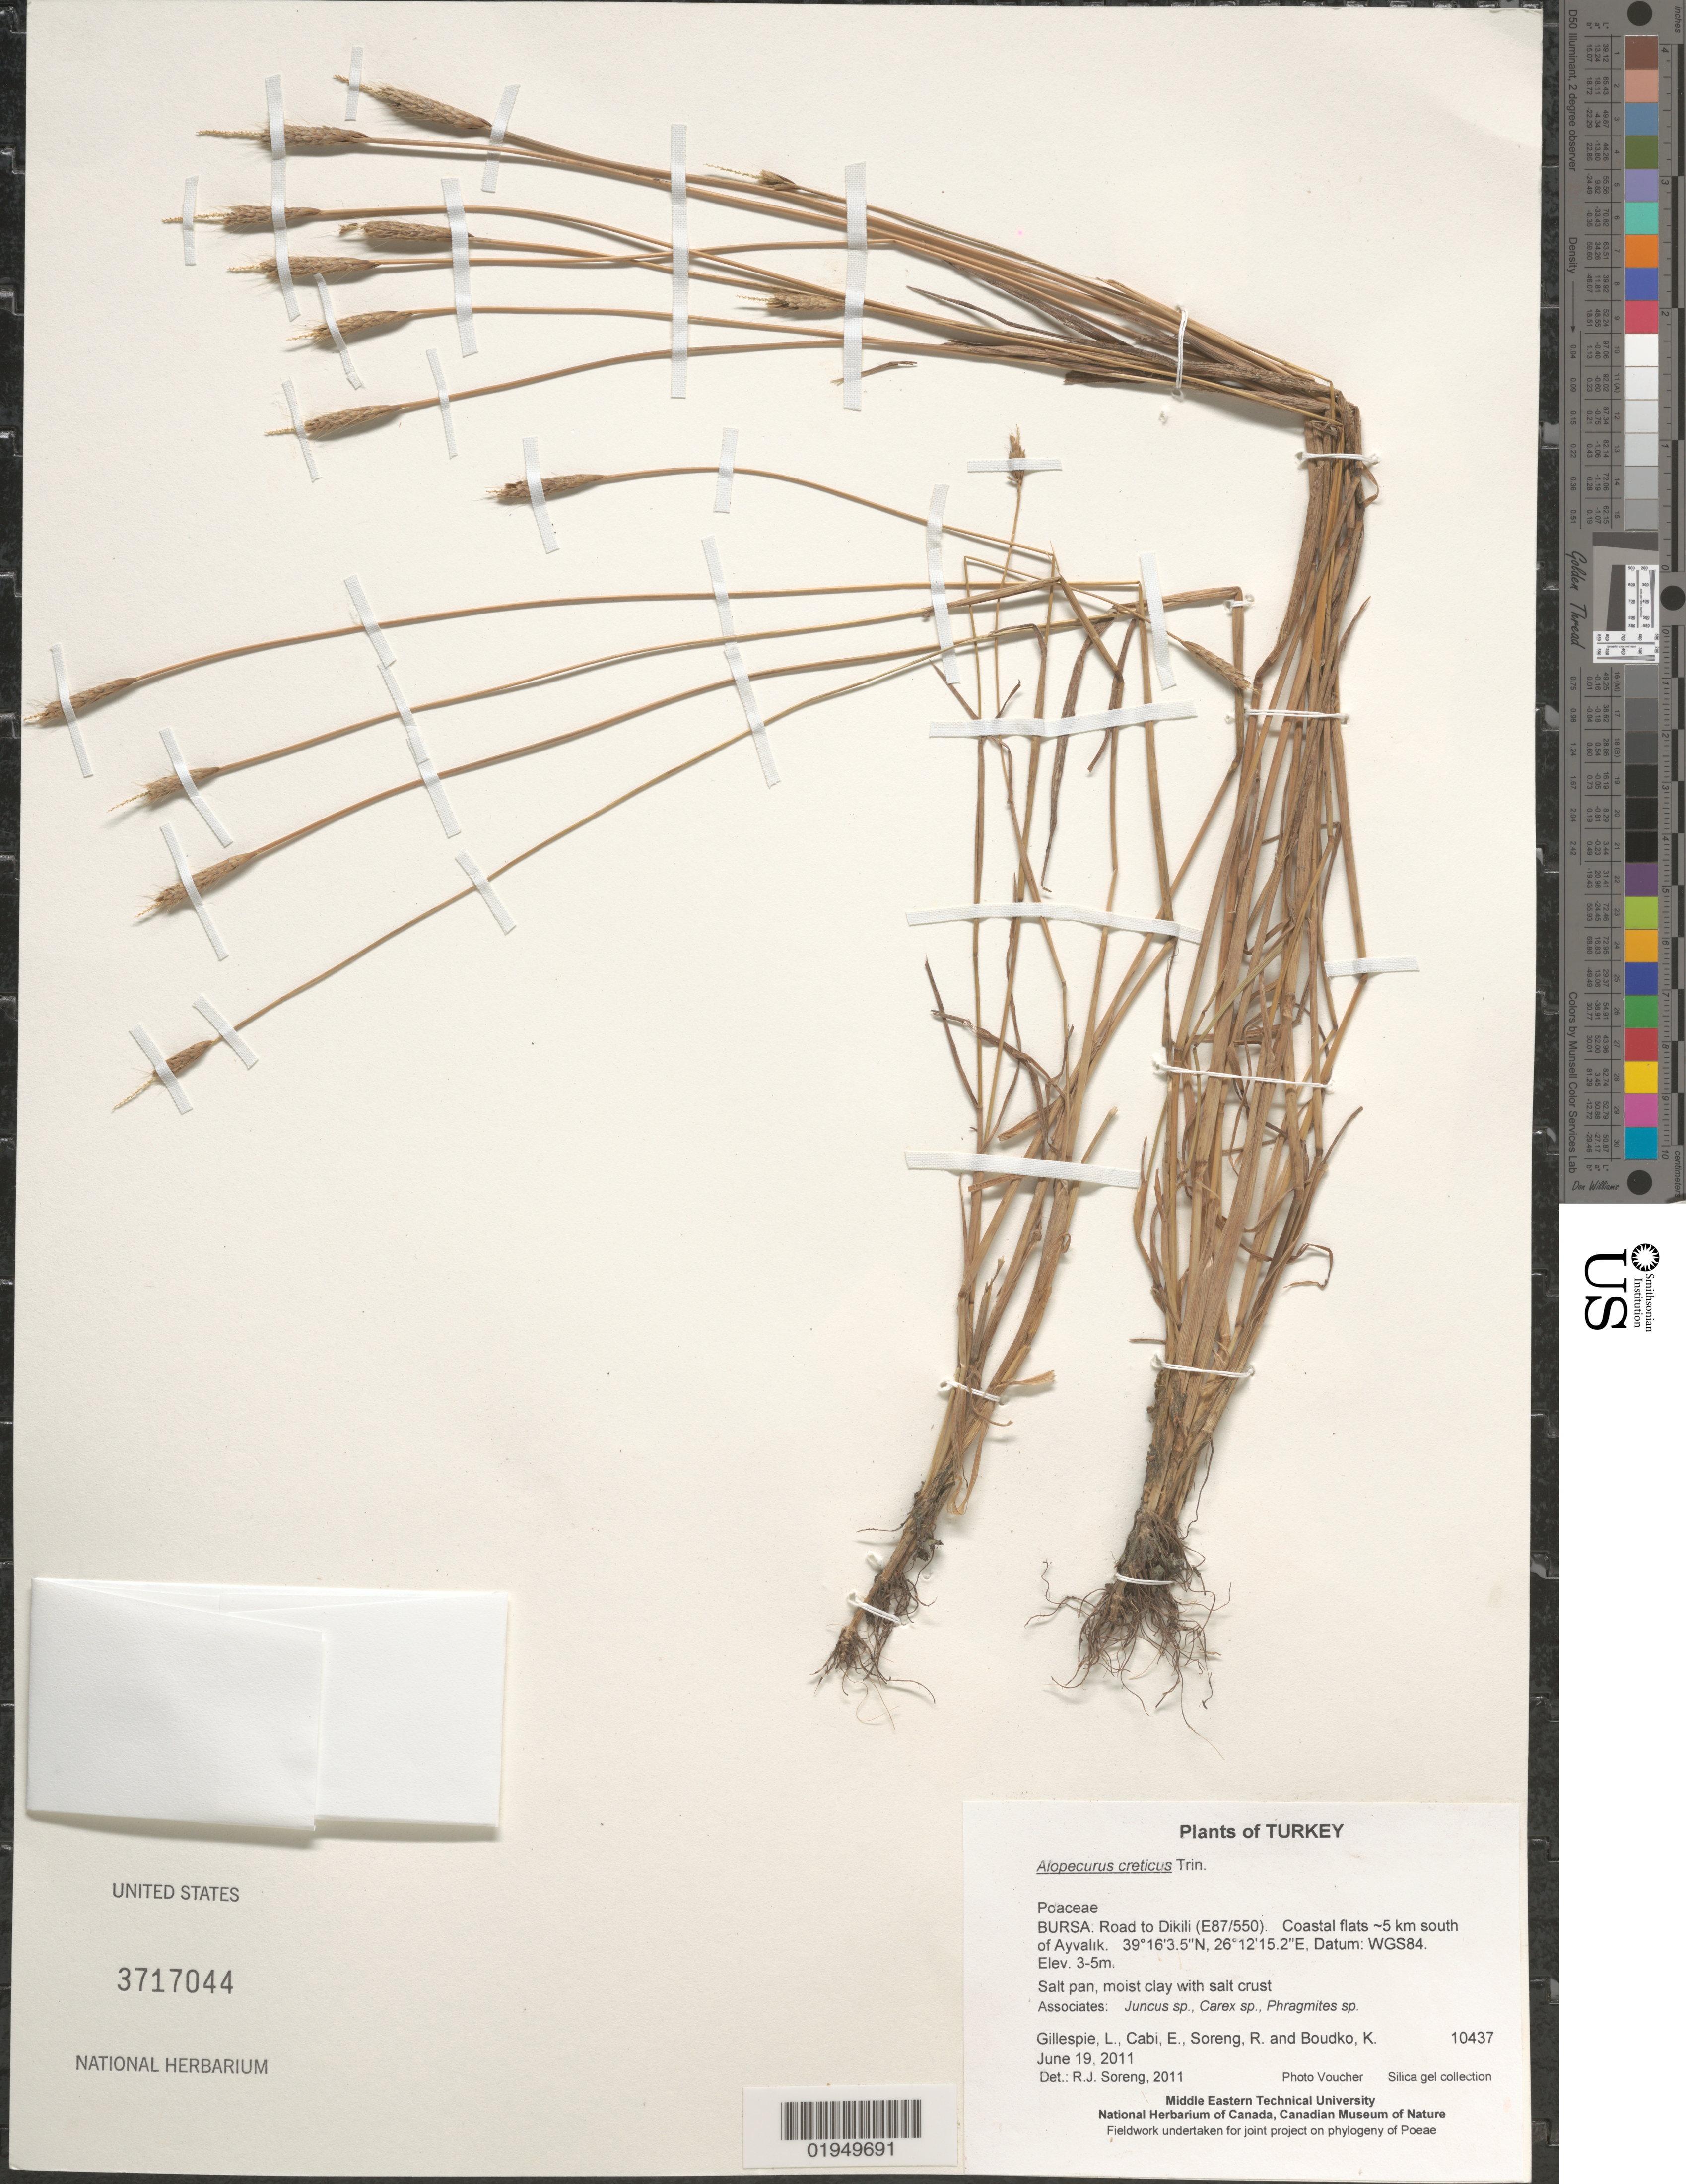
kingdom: Plantae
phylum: Tracheophyta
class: Liliopsida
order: Poales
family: Poaceae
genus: Alopecurus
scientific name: Alopecurus creticus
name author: Trin.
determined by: Soreng, Robert J., Research Associate (BOT), Smithsonian Institution - National Museum of Natural History (UNITED STATES)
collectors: L. J. Gillespie, E. Cabi, R. J. Soreng & K. Boudko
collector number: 10437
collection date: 2011-06-19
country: Turkey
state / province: Bursa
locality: Road to Dikili (E87/550). Coastal flats ~5 km south of Ayvalik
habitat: Salt pan, moist clay with salt crust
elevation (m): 3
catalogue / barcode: US 3717044